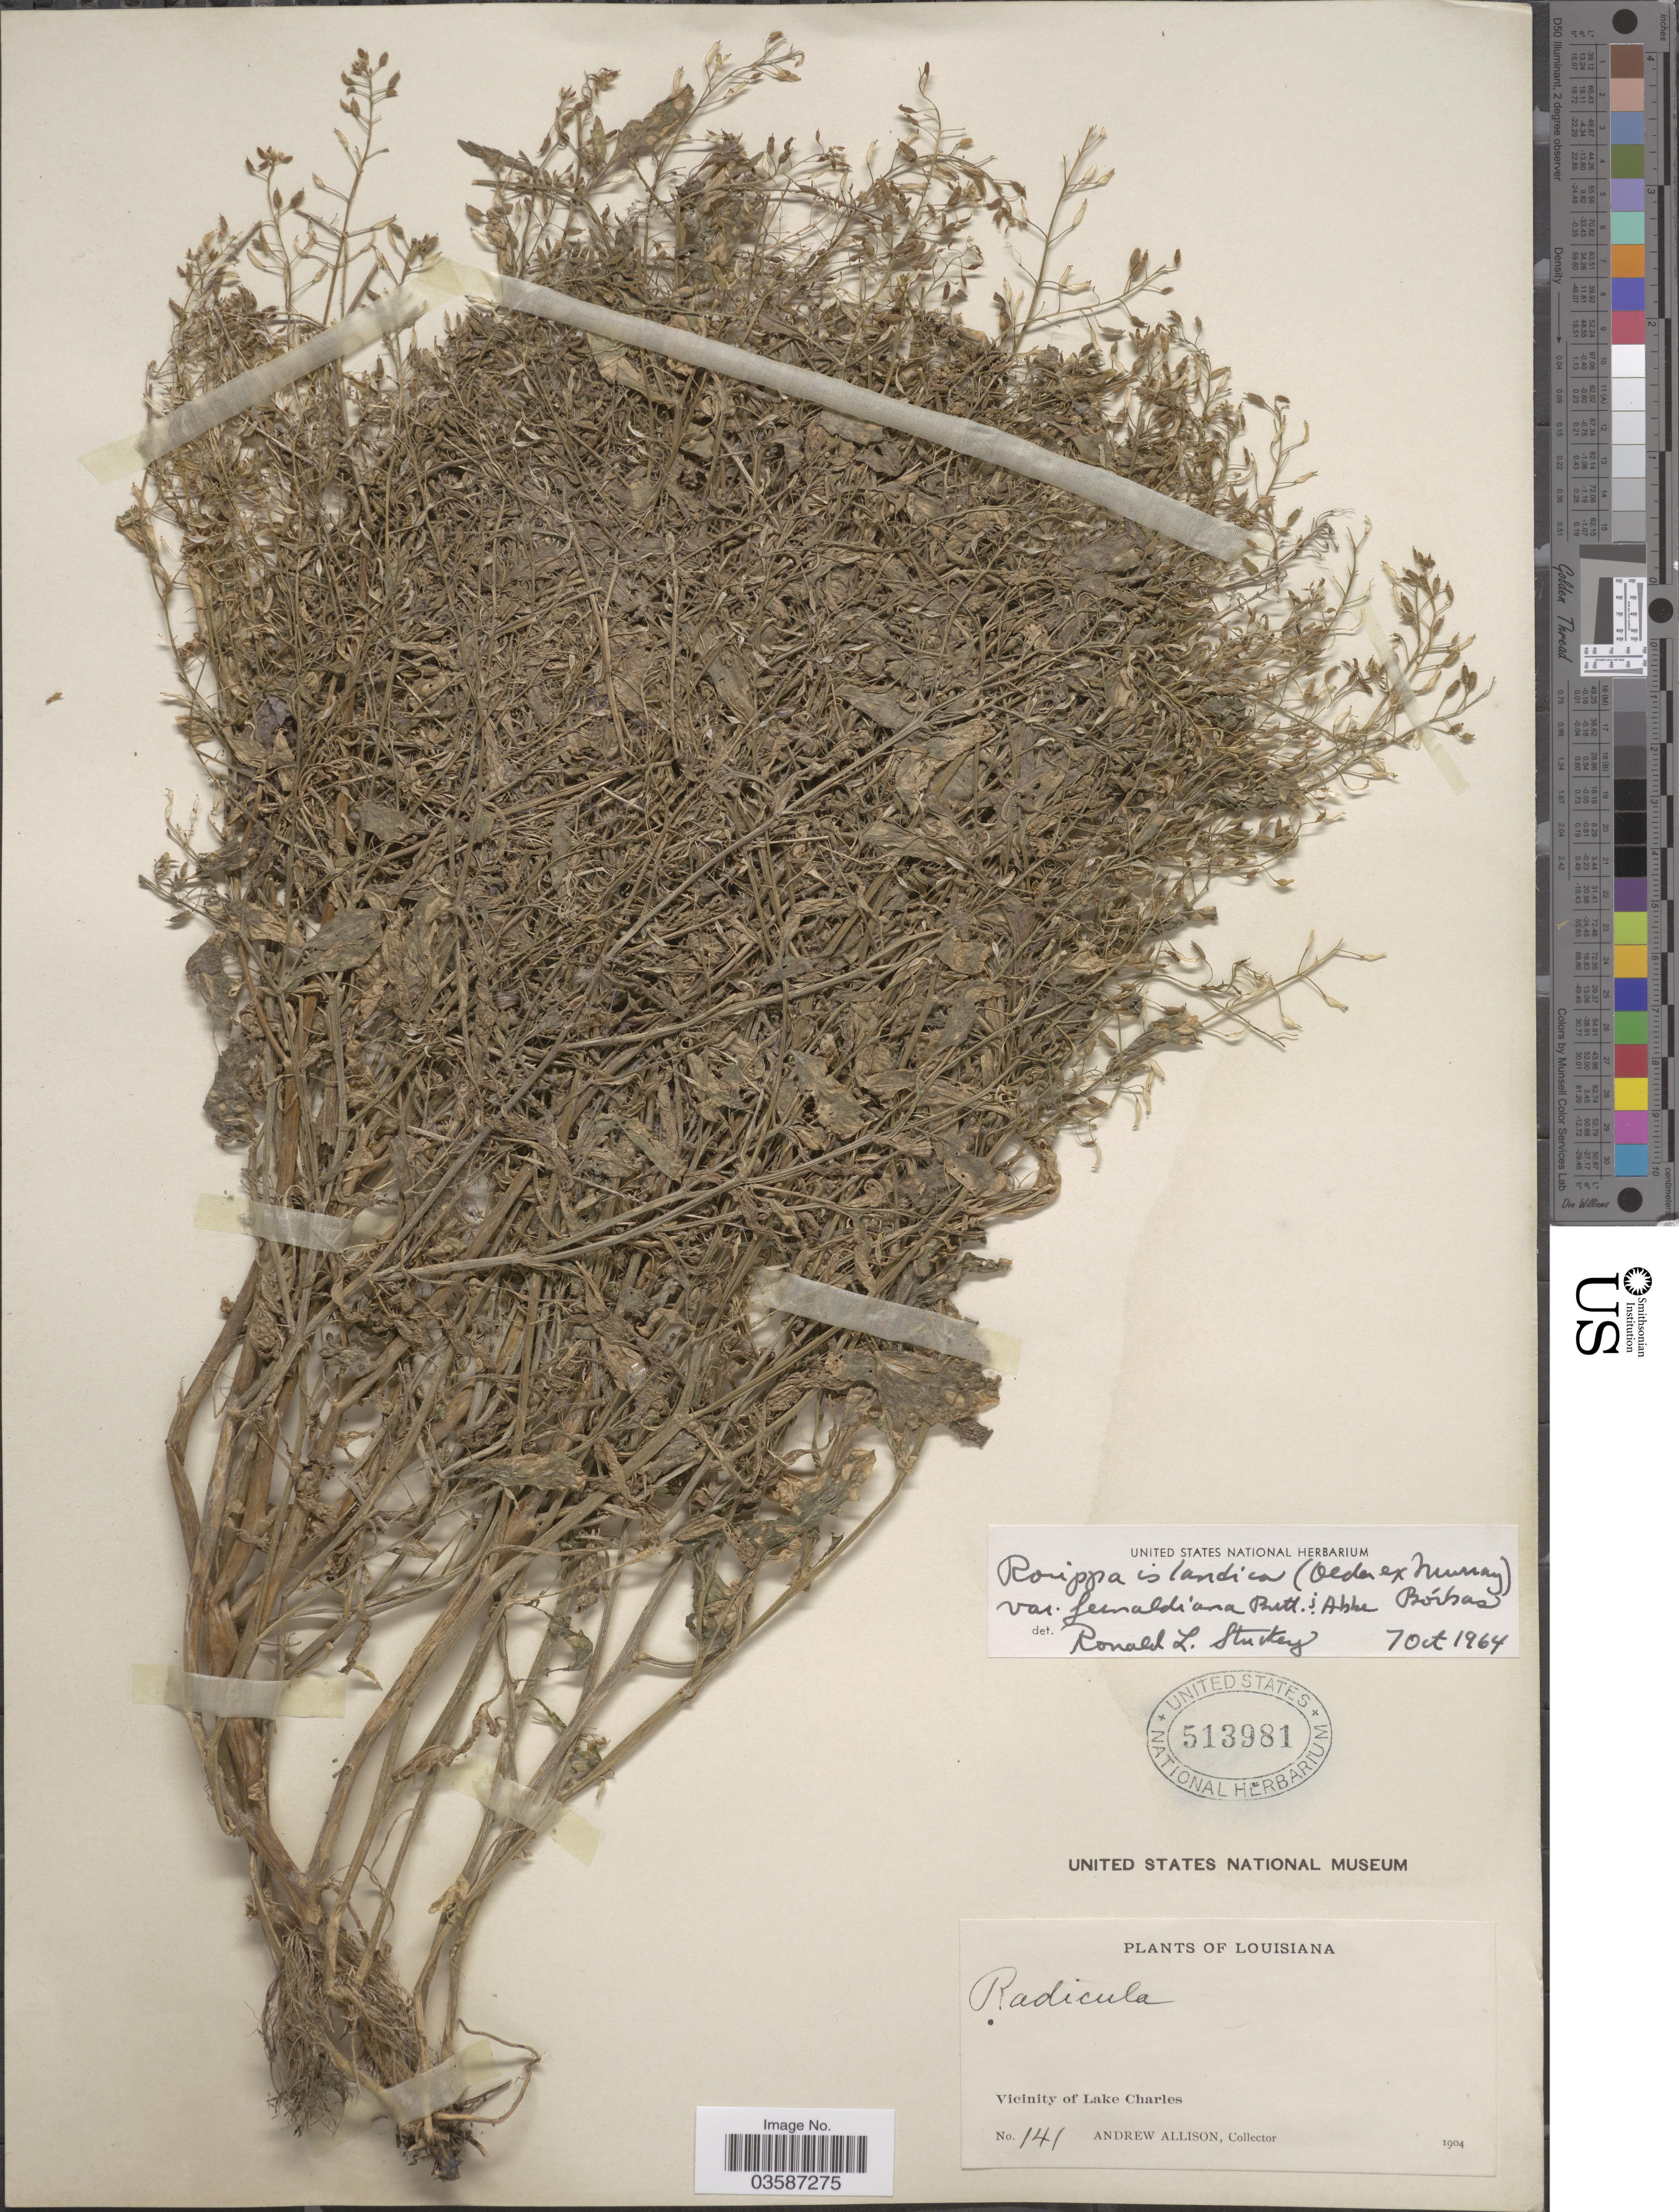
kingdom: Plantae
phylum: Tracheophyta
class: Magnoliopsida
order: Brassicales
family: Brassicaceae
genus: Rorippa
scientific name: Rorippa islandica var. fernaldiana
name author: Butters & Abbe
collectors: A. Allison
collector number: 141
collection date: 1904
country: United States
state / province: Louisiana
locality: Vicinity of Lake Charles.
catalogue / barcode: US 513981